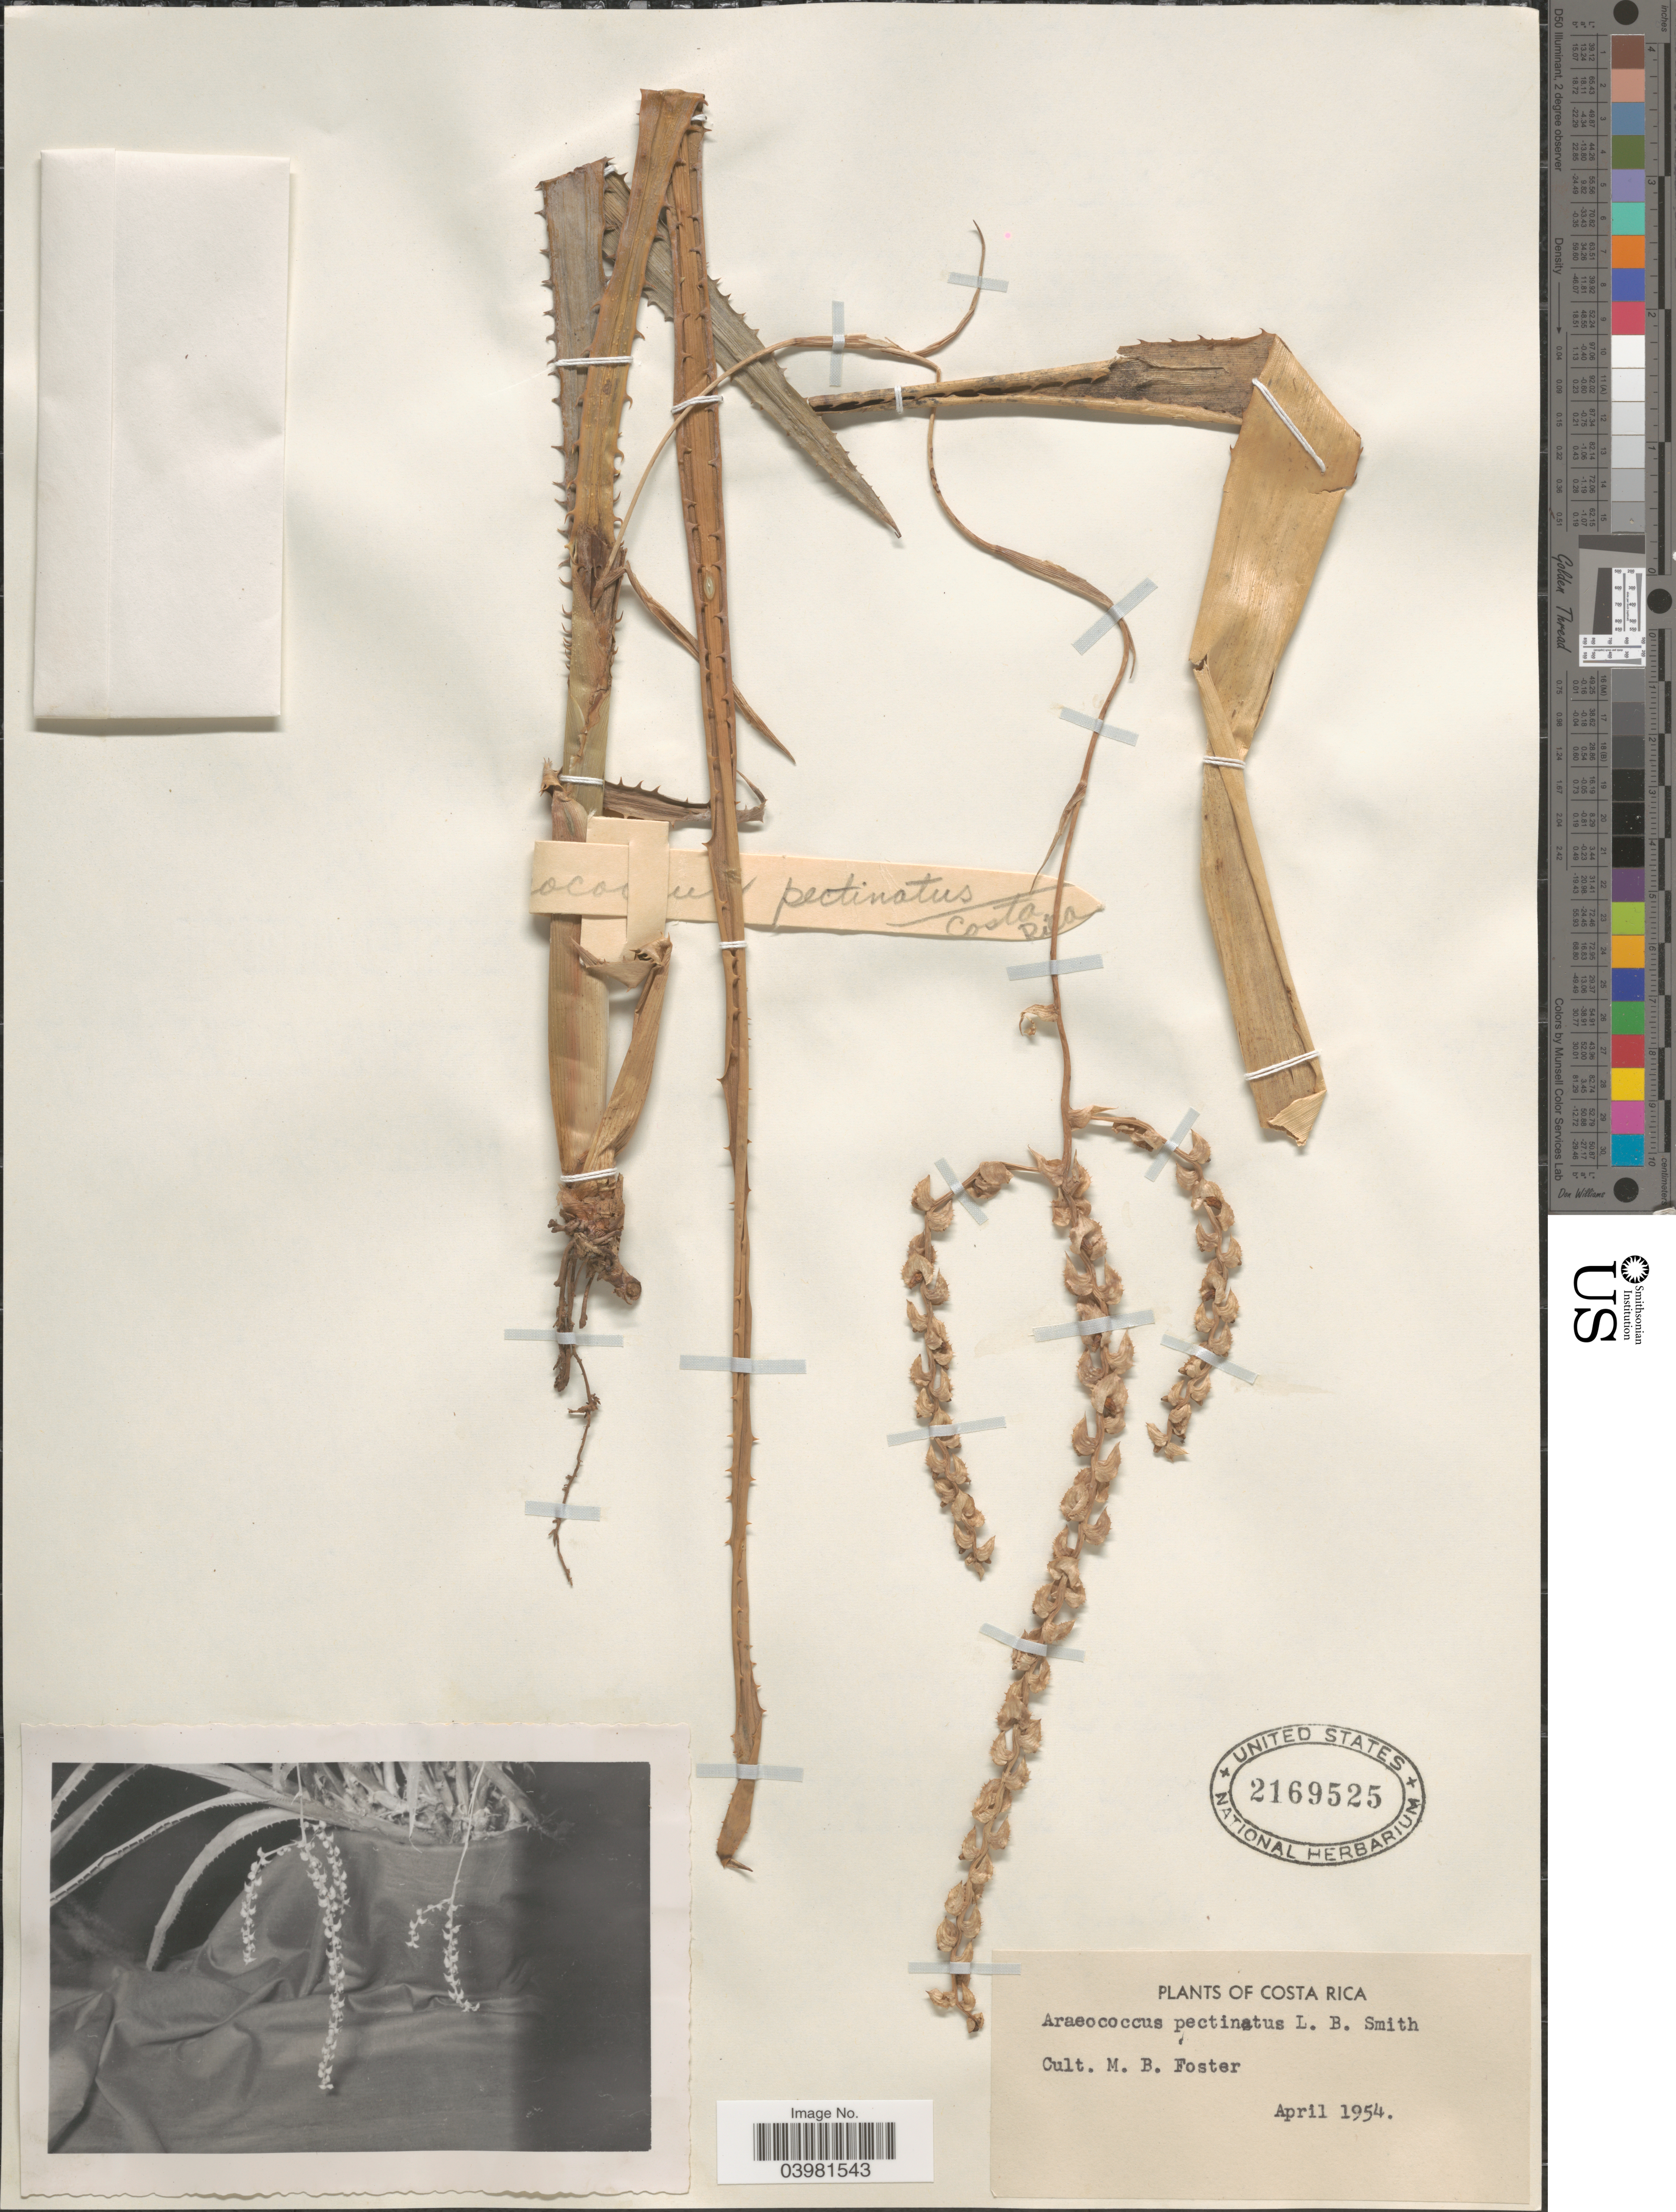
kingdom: Plantae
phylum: Tracheophyta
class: Liliopsida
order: Poales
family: Bromeliaceae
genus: Araeococcus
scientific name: Araeococcus pectinatus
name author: L.B. Sm.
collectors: M. B. Foster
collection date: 1954-04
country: Costa Rica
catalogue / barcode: US 2169525